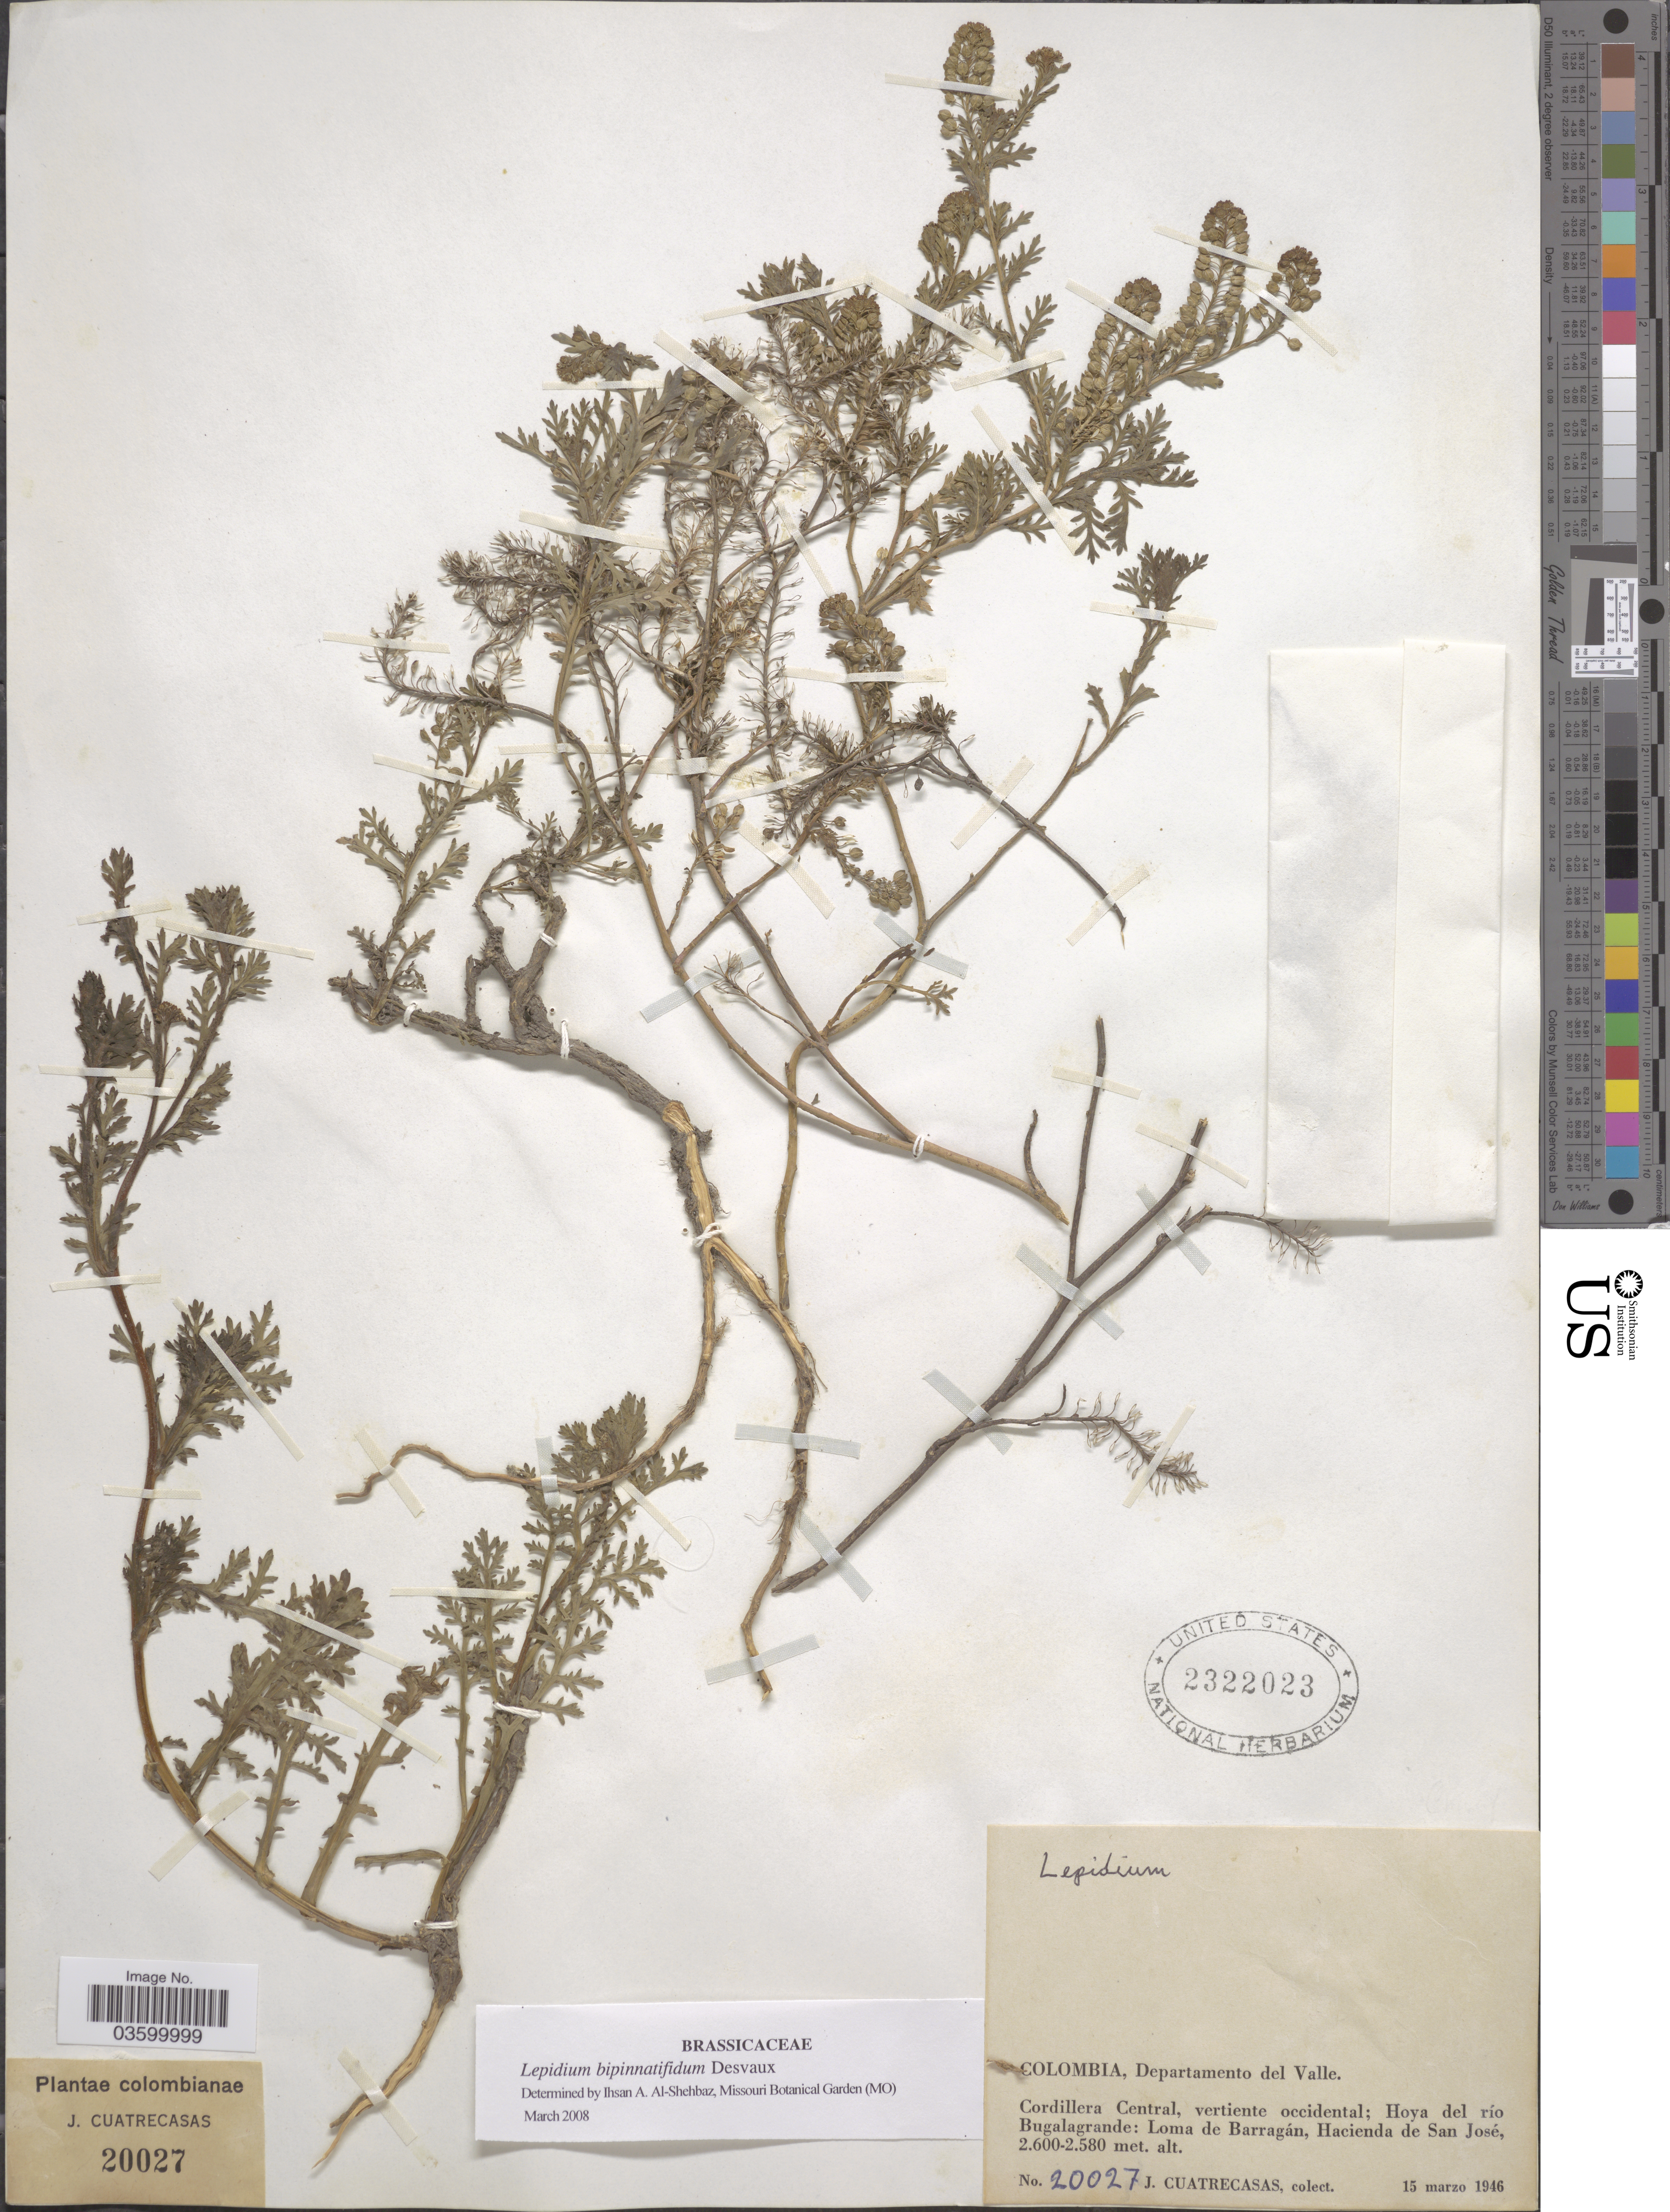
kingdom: Plantae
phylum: Tracheophyta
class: Magnoliopsida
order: Brassicales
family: Brassicaceae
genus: Lepidium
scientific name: Lepidium bipinnatifidum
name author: Desv.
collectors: J. Cuatrecasas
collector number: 20027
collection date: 1946-03-15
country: Colombia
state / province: Valle del Cauca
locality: Departamento del Valle. Cordillera Central, vertiente occidental; Hoya del río Bugalagrande: Loma de Barragán, Hacienda de San José.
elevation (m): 2580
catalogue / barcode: US 2322023